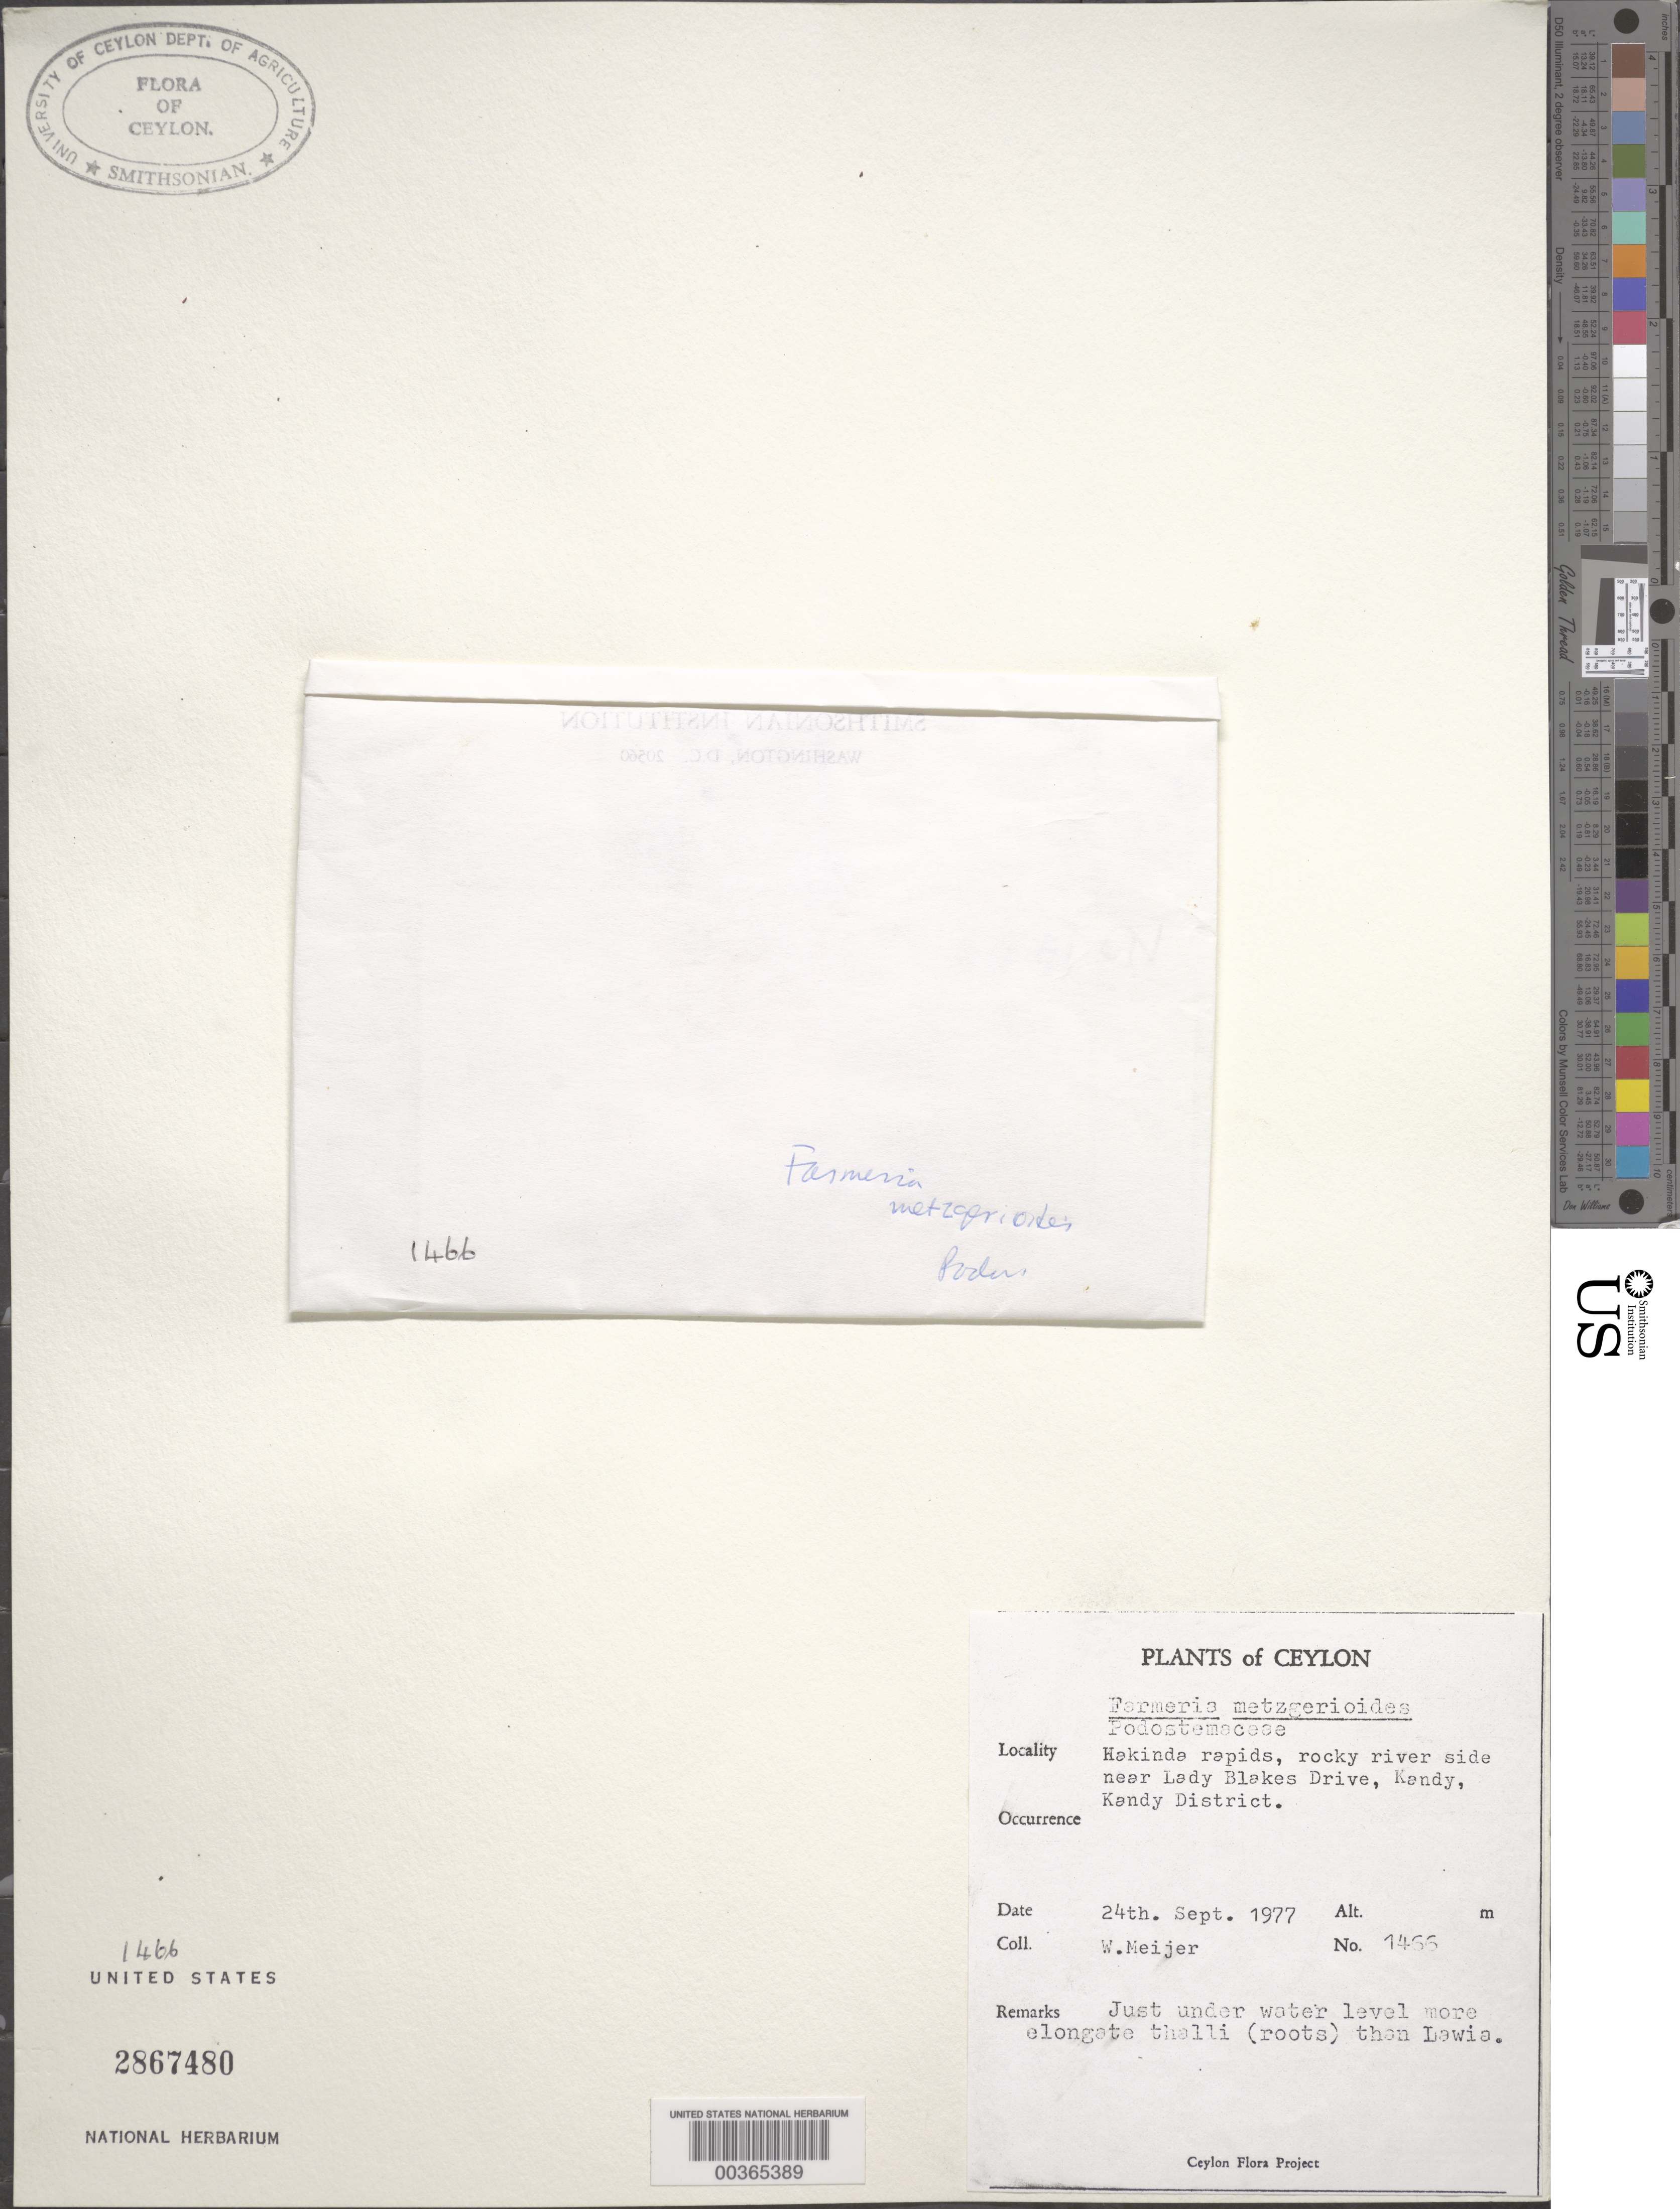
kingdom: Plantae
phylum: Tracheophyta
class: Magnoliopsida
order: Malpighiales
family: Podostemaceae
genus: Farmeria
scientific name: Farmeria metzgerioides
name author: (Trimen) Willis ex Hook. f.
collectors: W. Meijer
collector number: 1466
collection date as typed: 24 Sep 1977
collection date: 1977-09-24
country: Sri Lanka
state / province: Central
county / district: Kandy Dist.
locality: Kandy, near lady blakes drive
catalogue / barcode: US 2867480